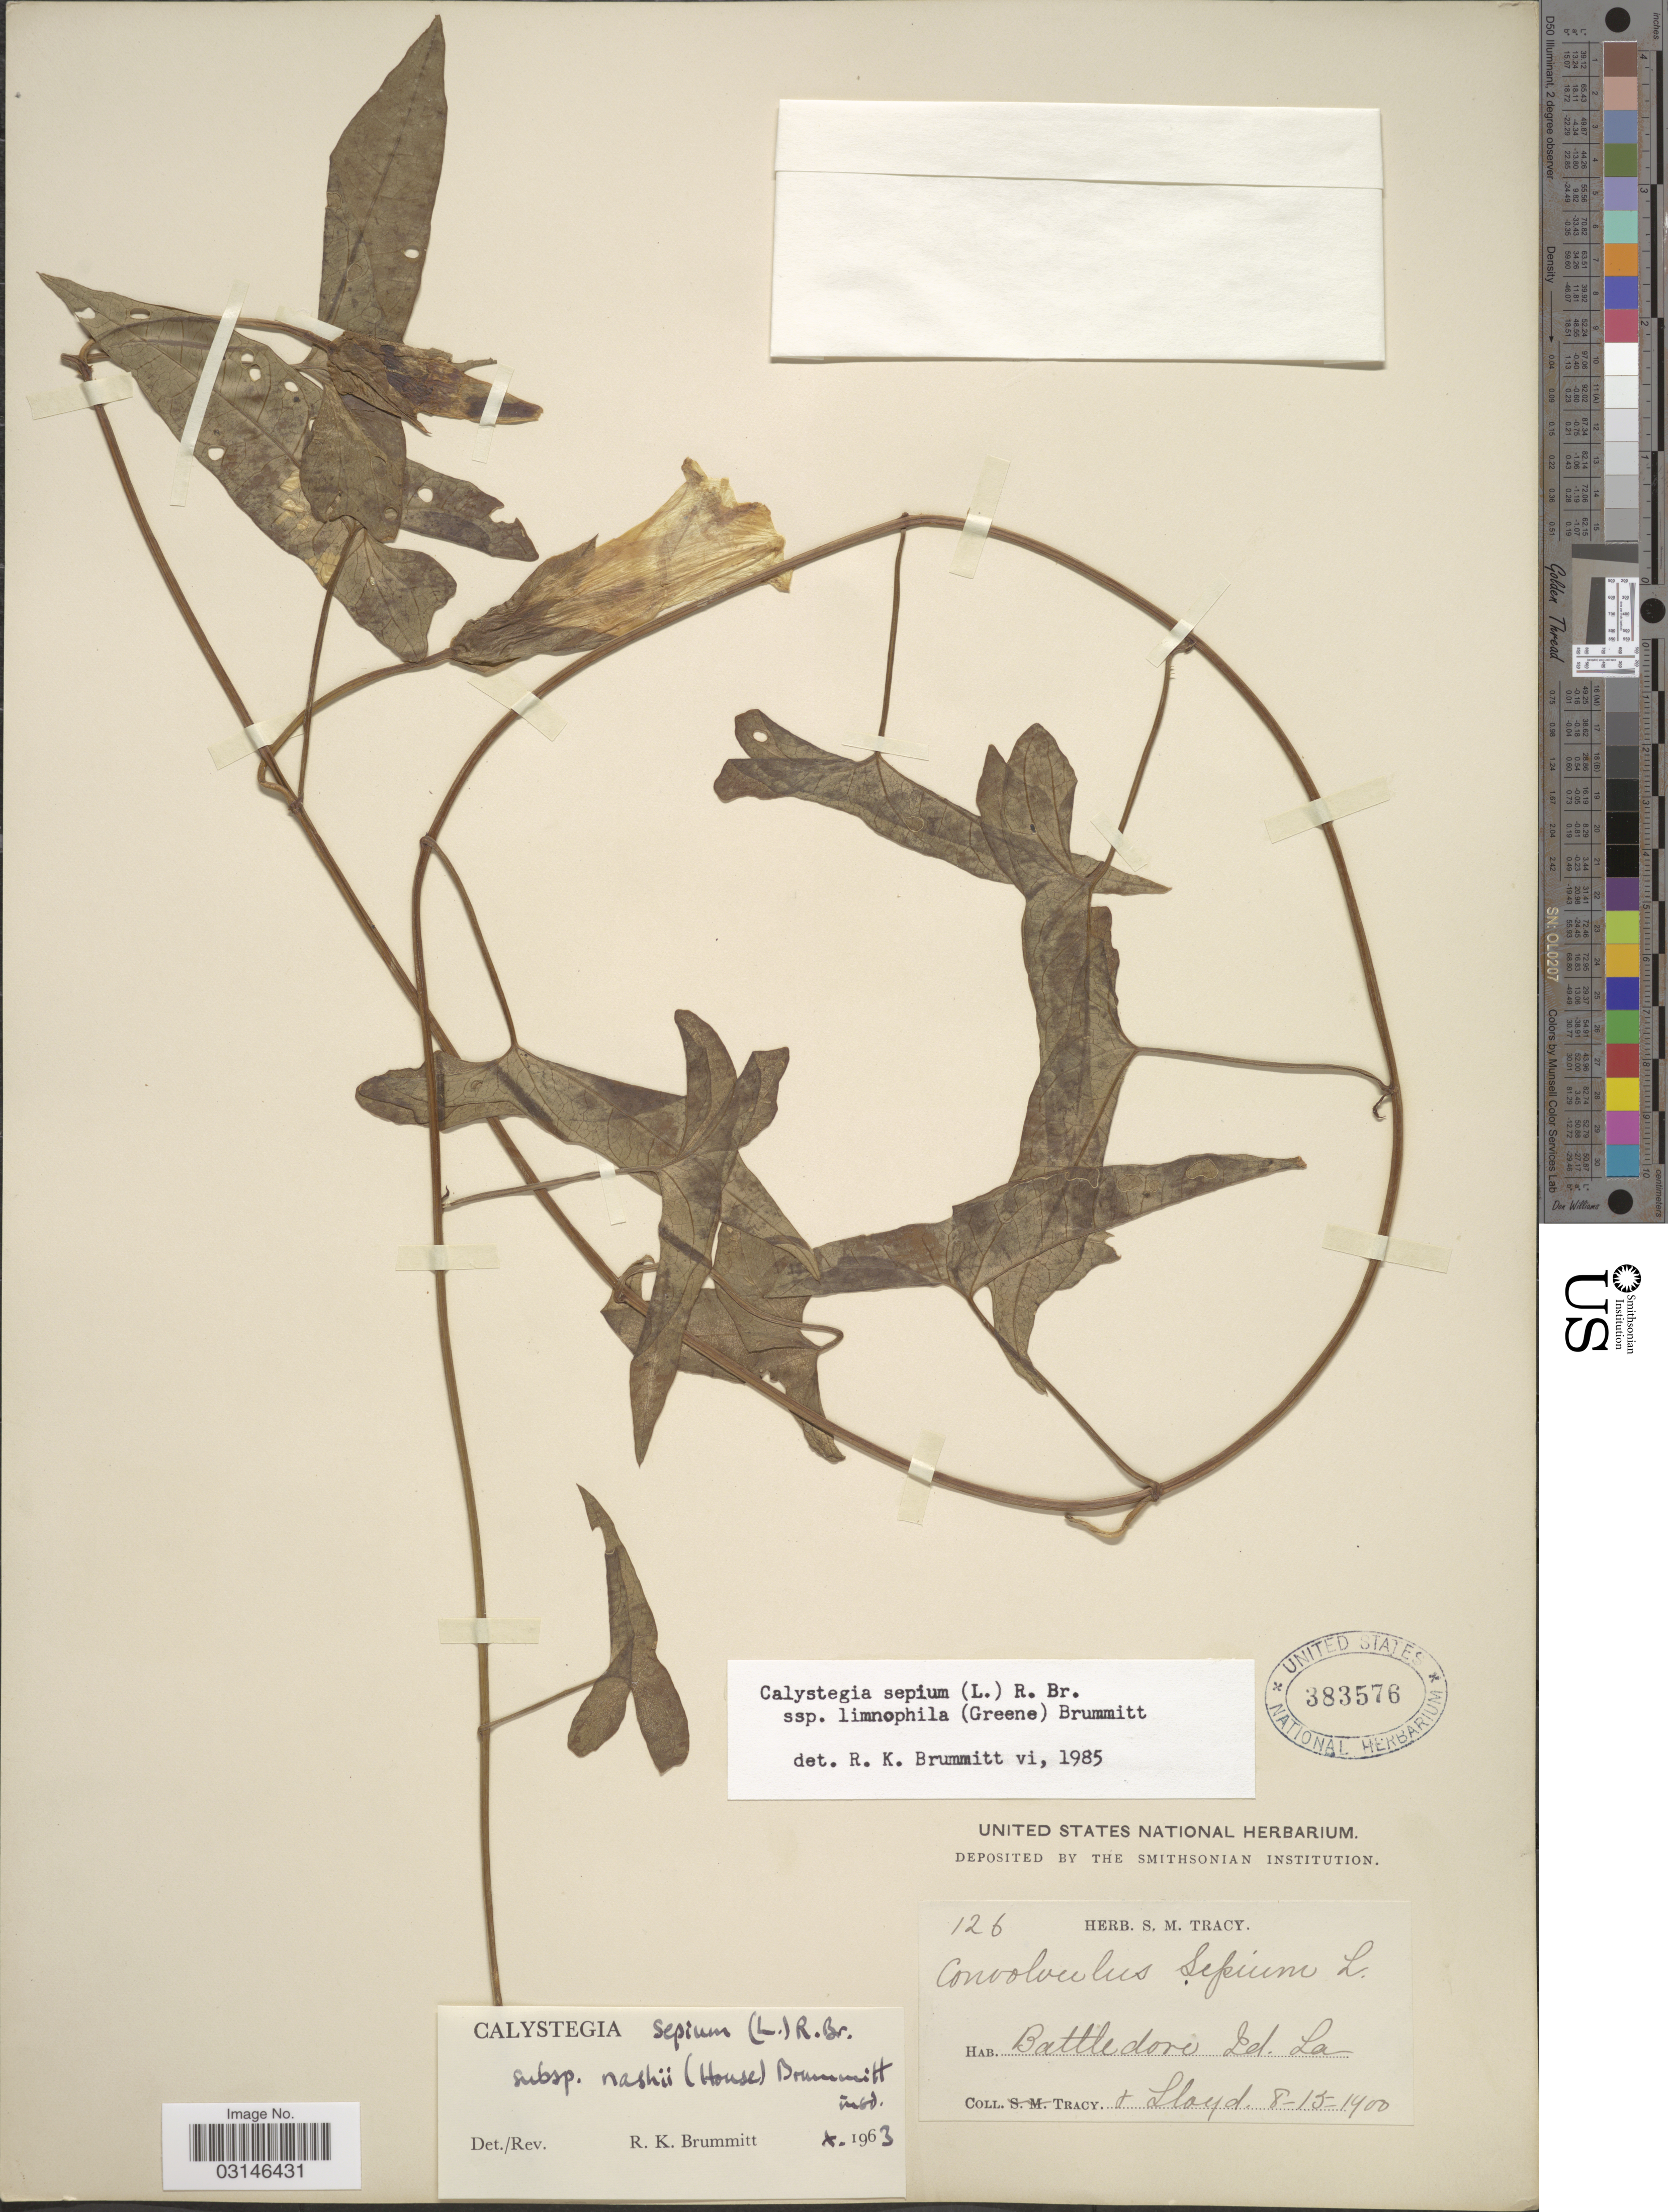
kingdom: Plantae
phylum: Tracheophyta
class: Magnoliopsida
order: Solanales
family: Convolvulaceae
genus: Calystegia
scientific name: Calystegia sepium subsp. limnophila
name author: (Greene) Brummitt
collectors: -. Tracy & -- Lloyd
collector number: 126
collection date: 1900-08-13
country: United States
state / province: Louisiana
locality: Battledore Id., La.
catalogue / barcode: US 383576